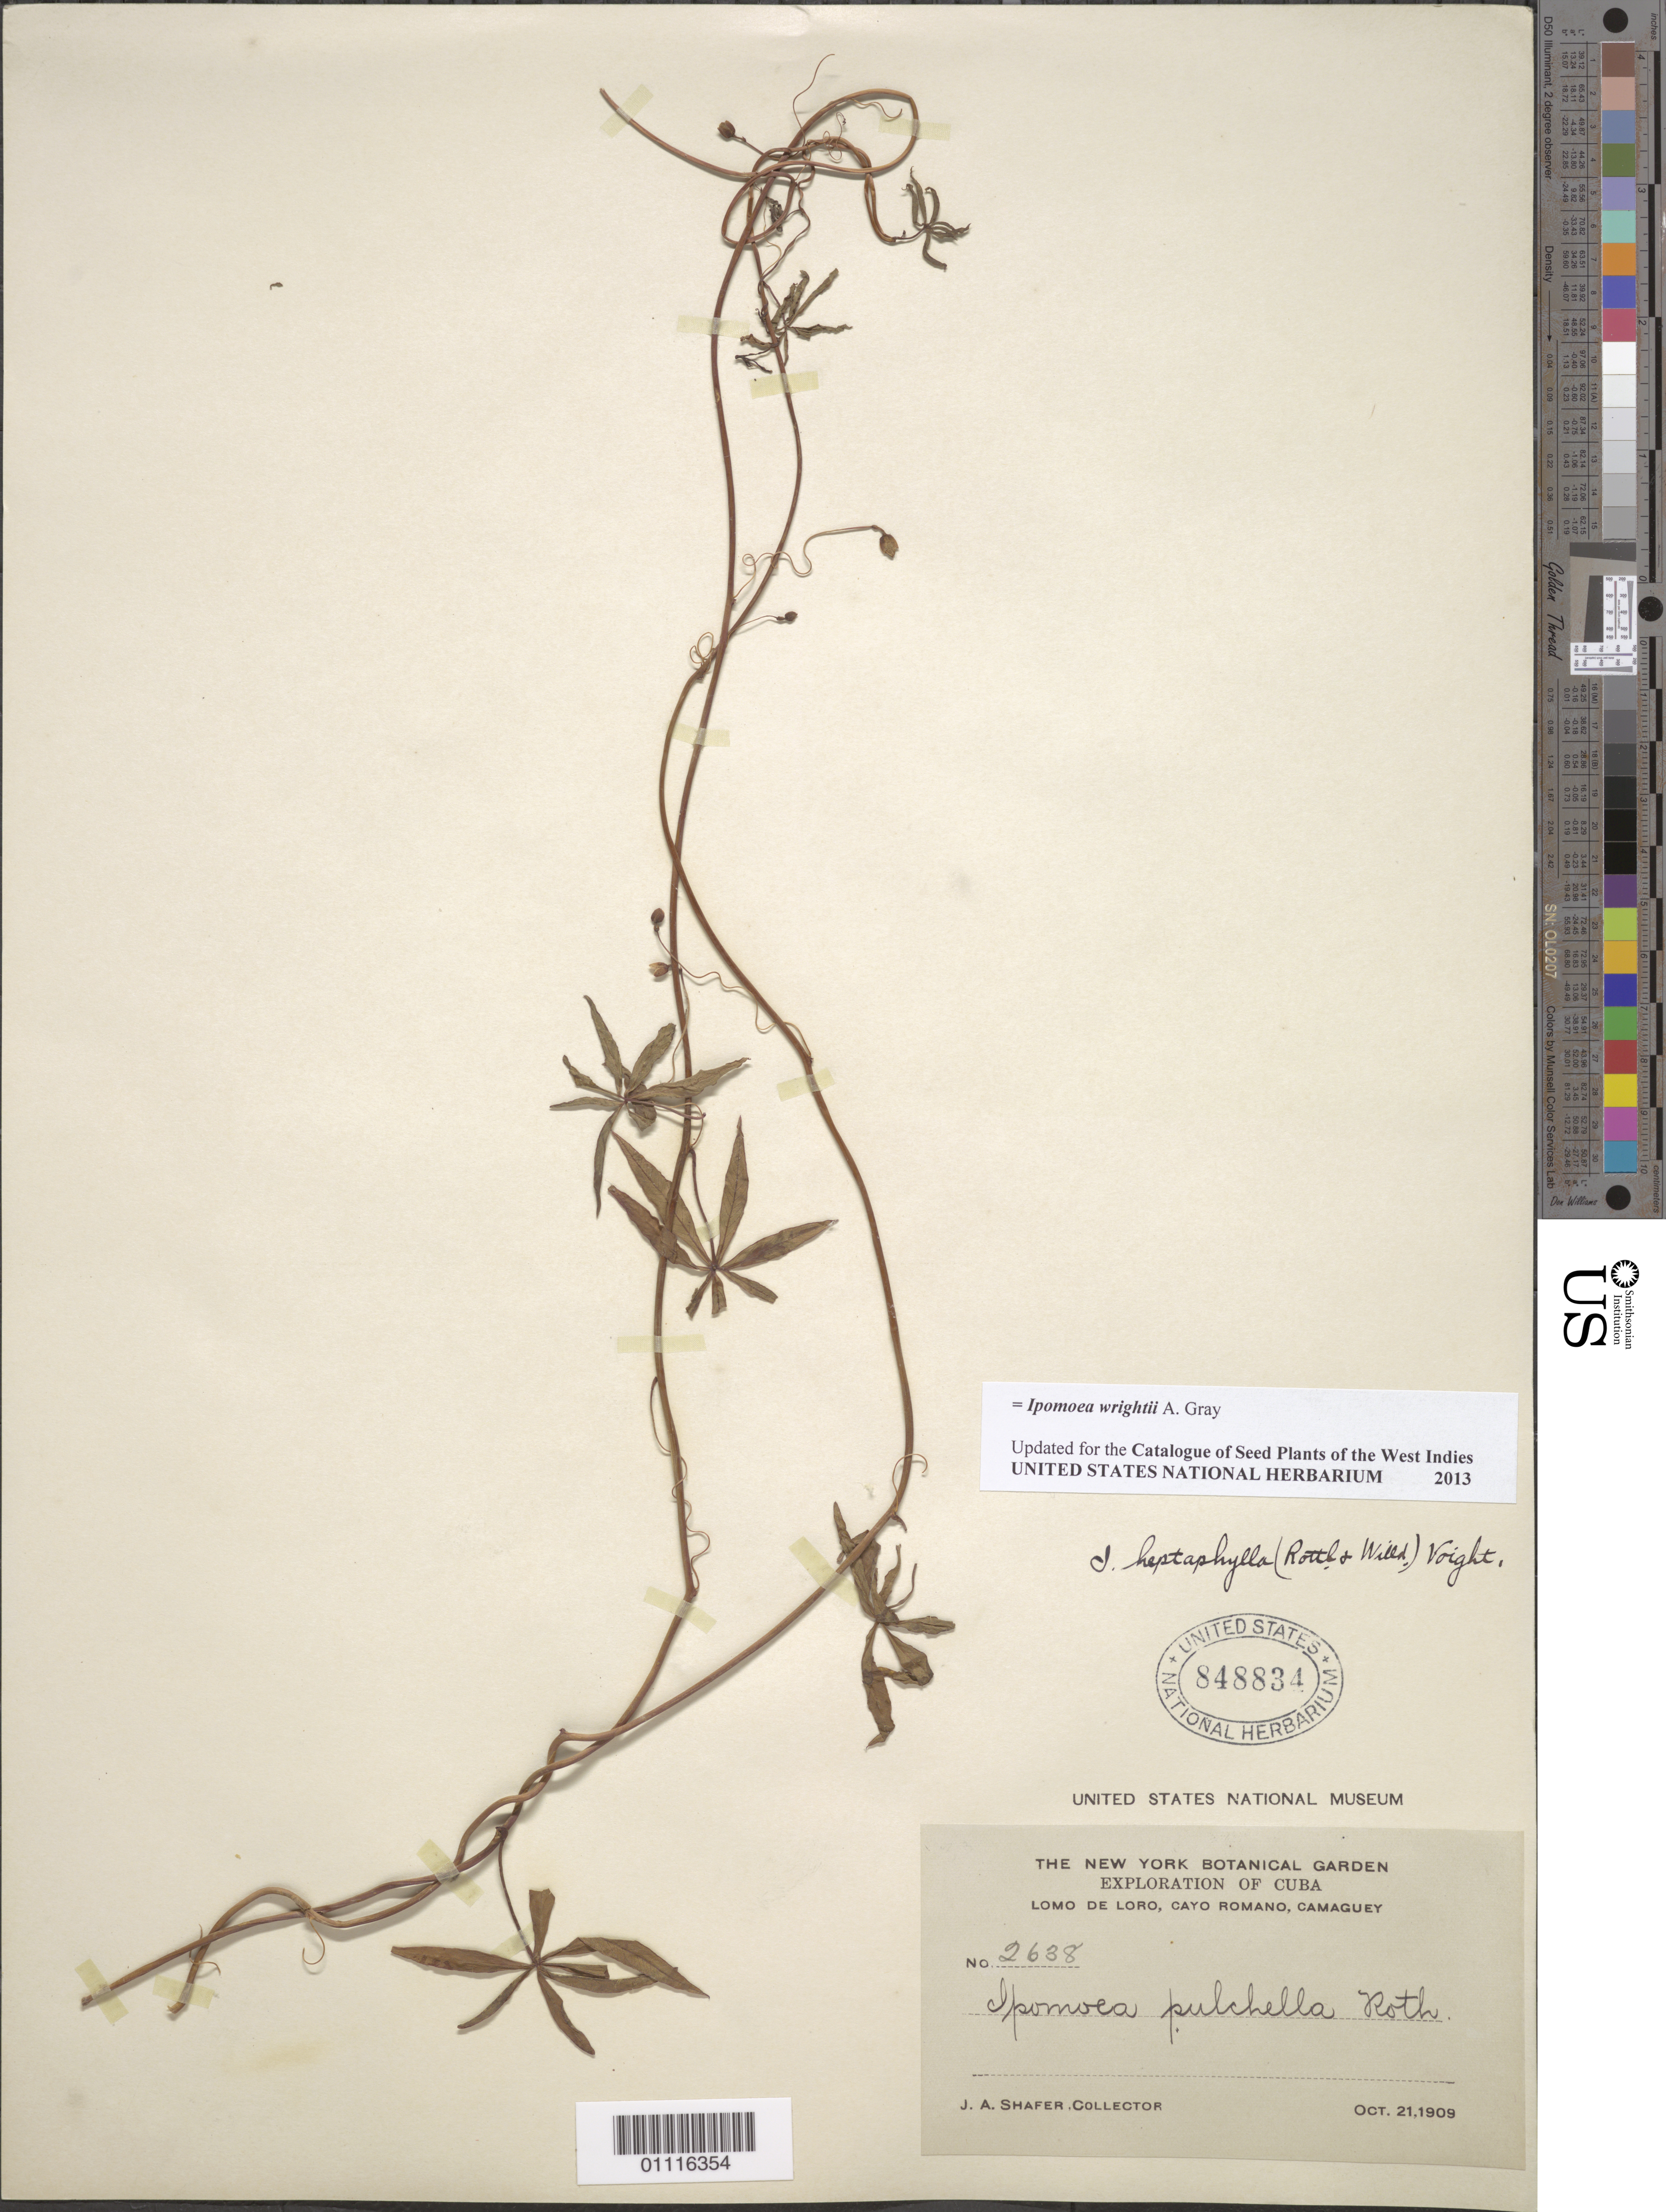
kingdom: Plantae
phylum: Tracheophyta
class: Magnoliopsida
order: Solanales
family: Convolvulaceae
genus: Ipomoea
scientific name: Ipomoea wrightii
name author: A. Gray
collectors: J. A. Shafer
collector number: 2638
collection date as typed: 21 Oct 1909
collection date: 1909-10-21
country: Cuba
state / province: Camagüey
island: Cuba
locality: Lomo de Loro, Cayo Romano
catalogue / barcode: US 848834